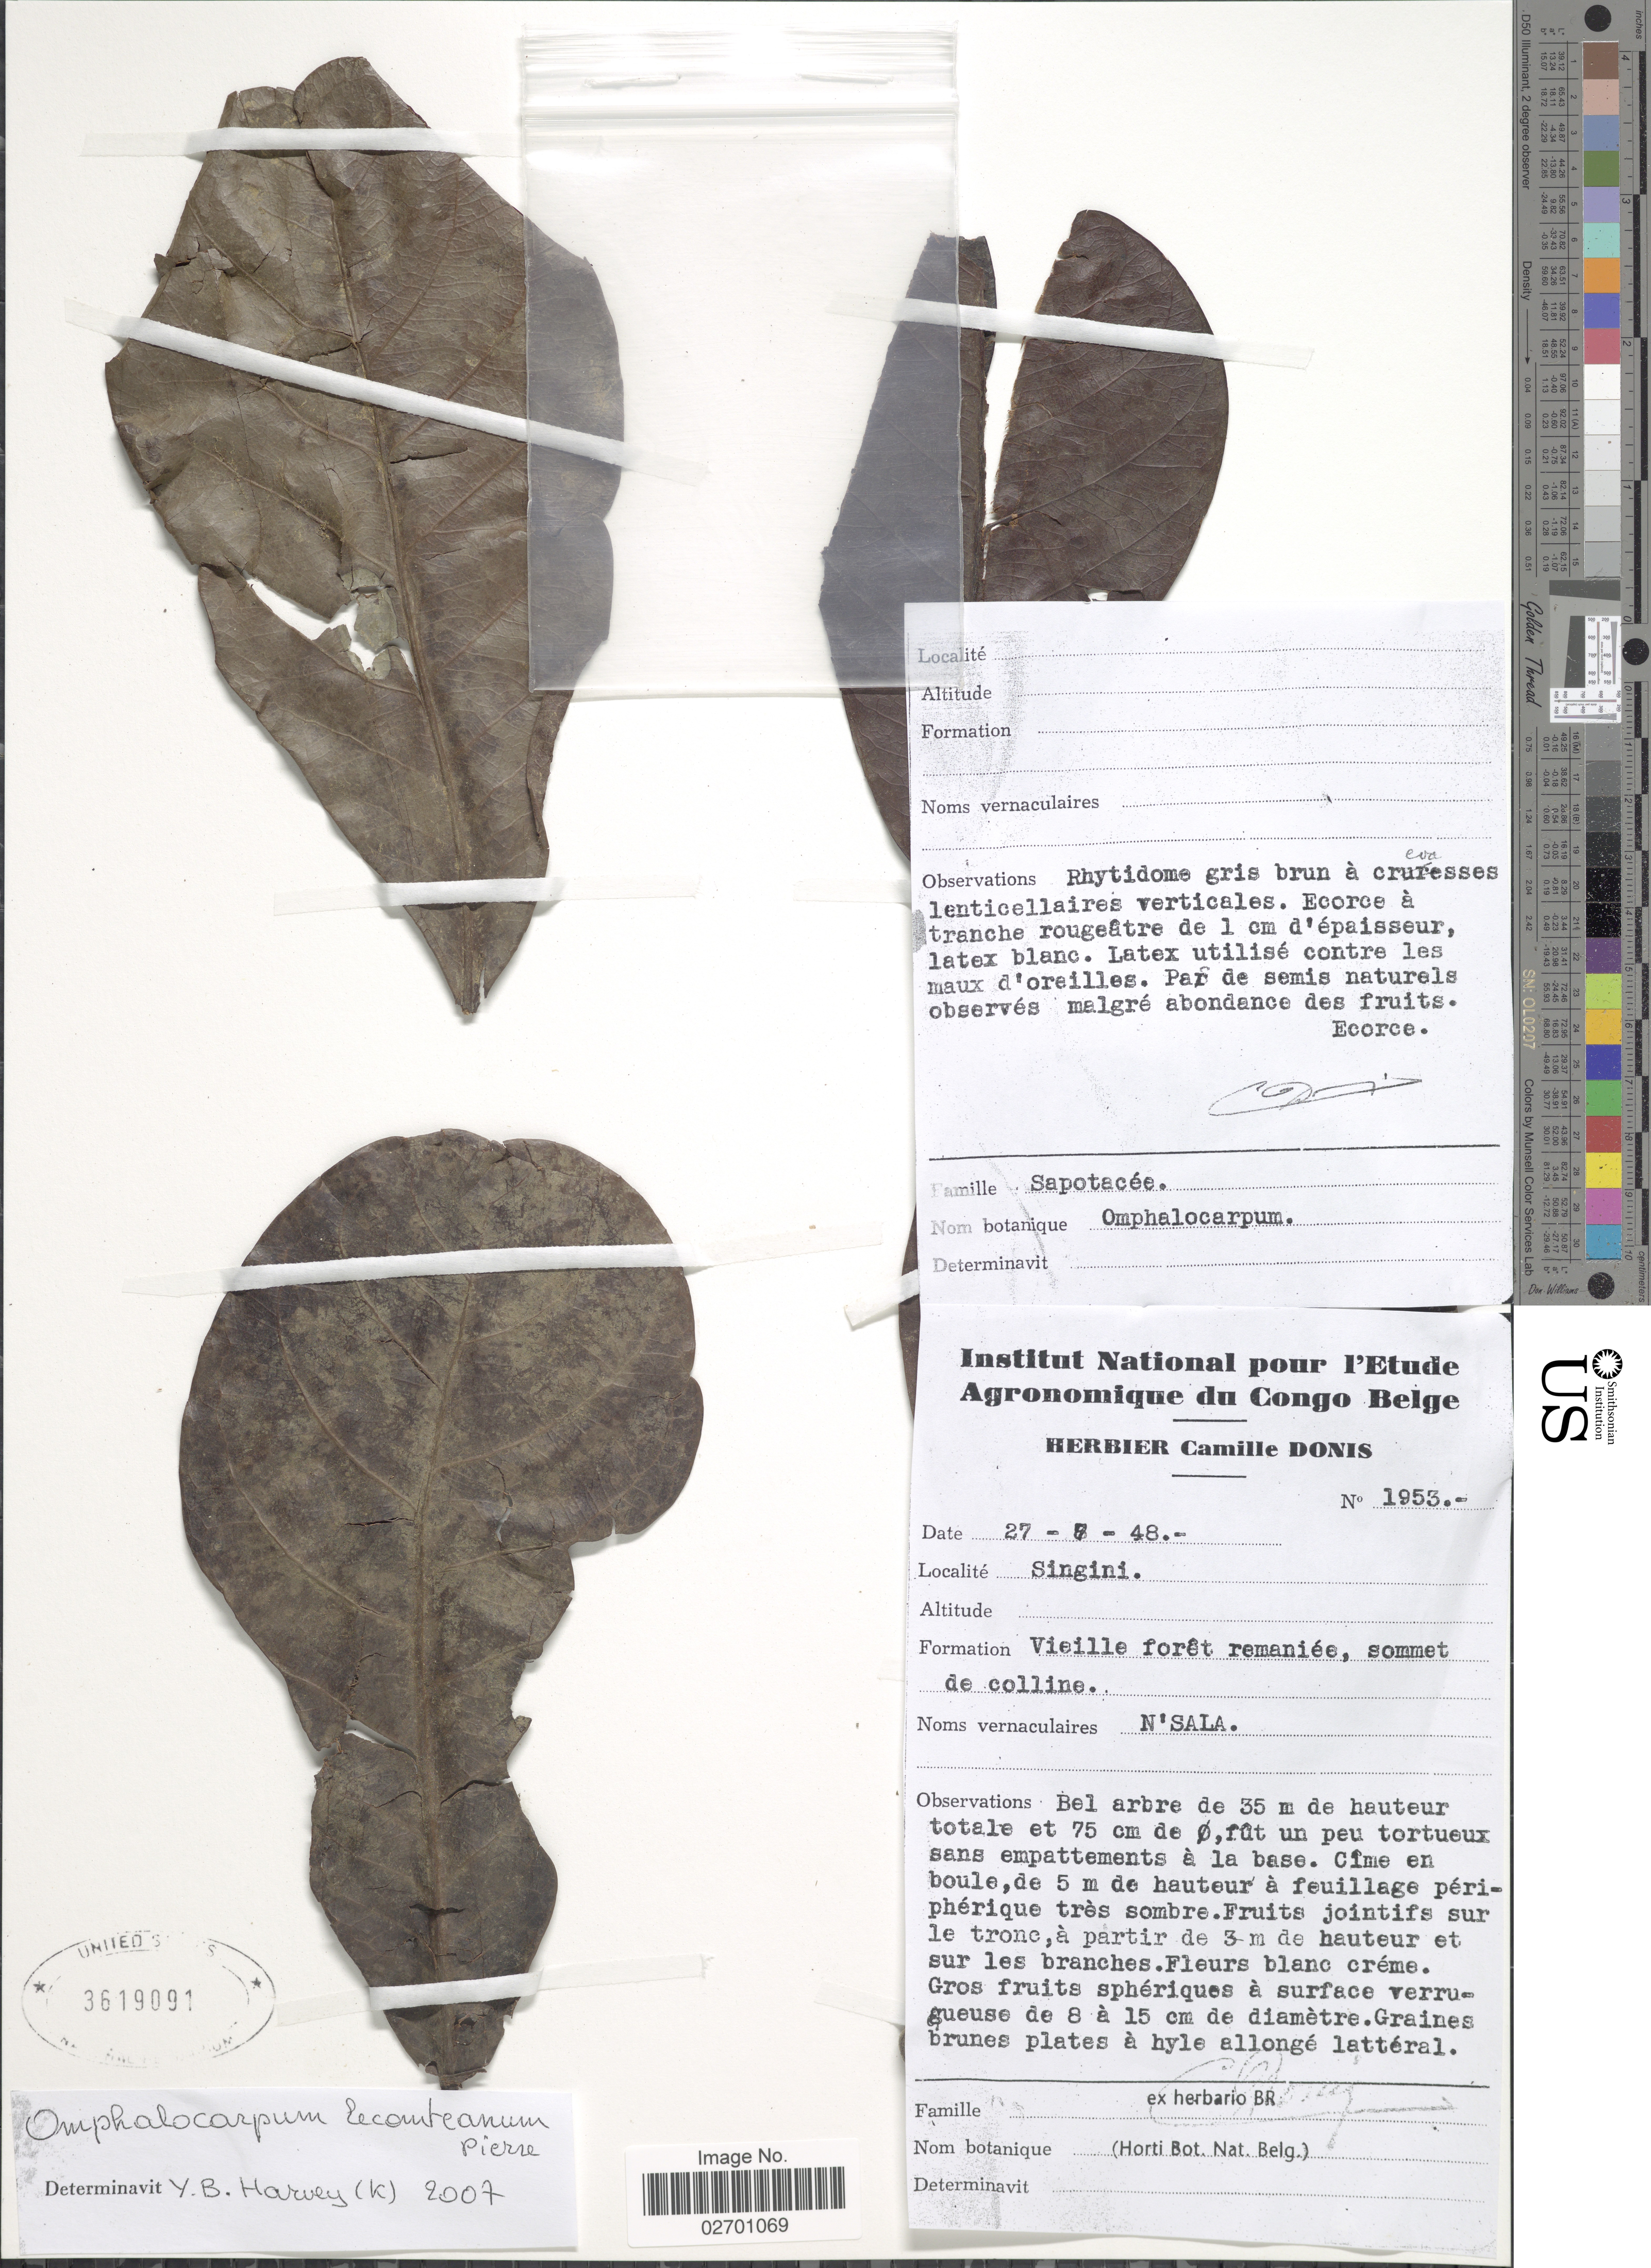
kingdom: Plantae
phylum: Tracheophyta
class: Magnoliopsida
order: Ericales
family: Sapotaceae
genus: Omphalocarpum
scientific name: Omphalocarpum lecomteanum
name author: Pierre ex Engl.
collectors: Ex herb. Camille Donis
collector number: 1953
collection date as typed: Transcribed d/m/y: 27/7/48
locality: Singini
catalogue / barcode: US 3619091